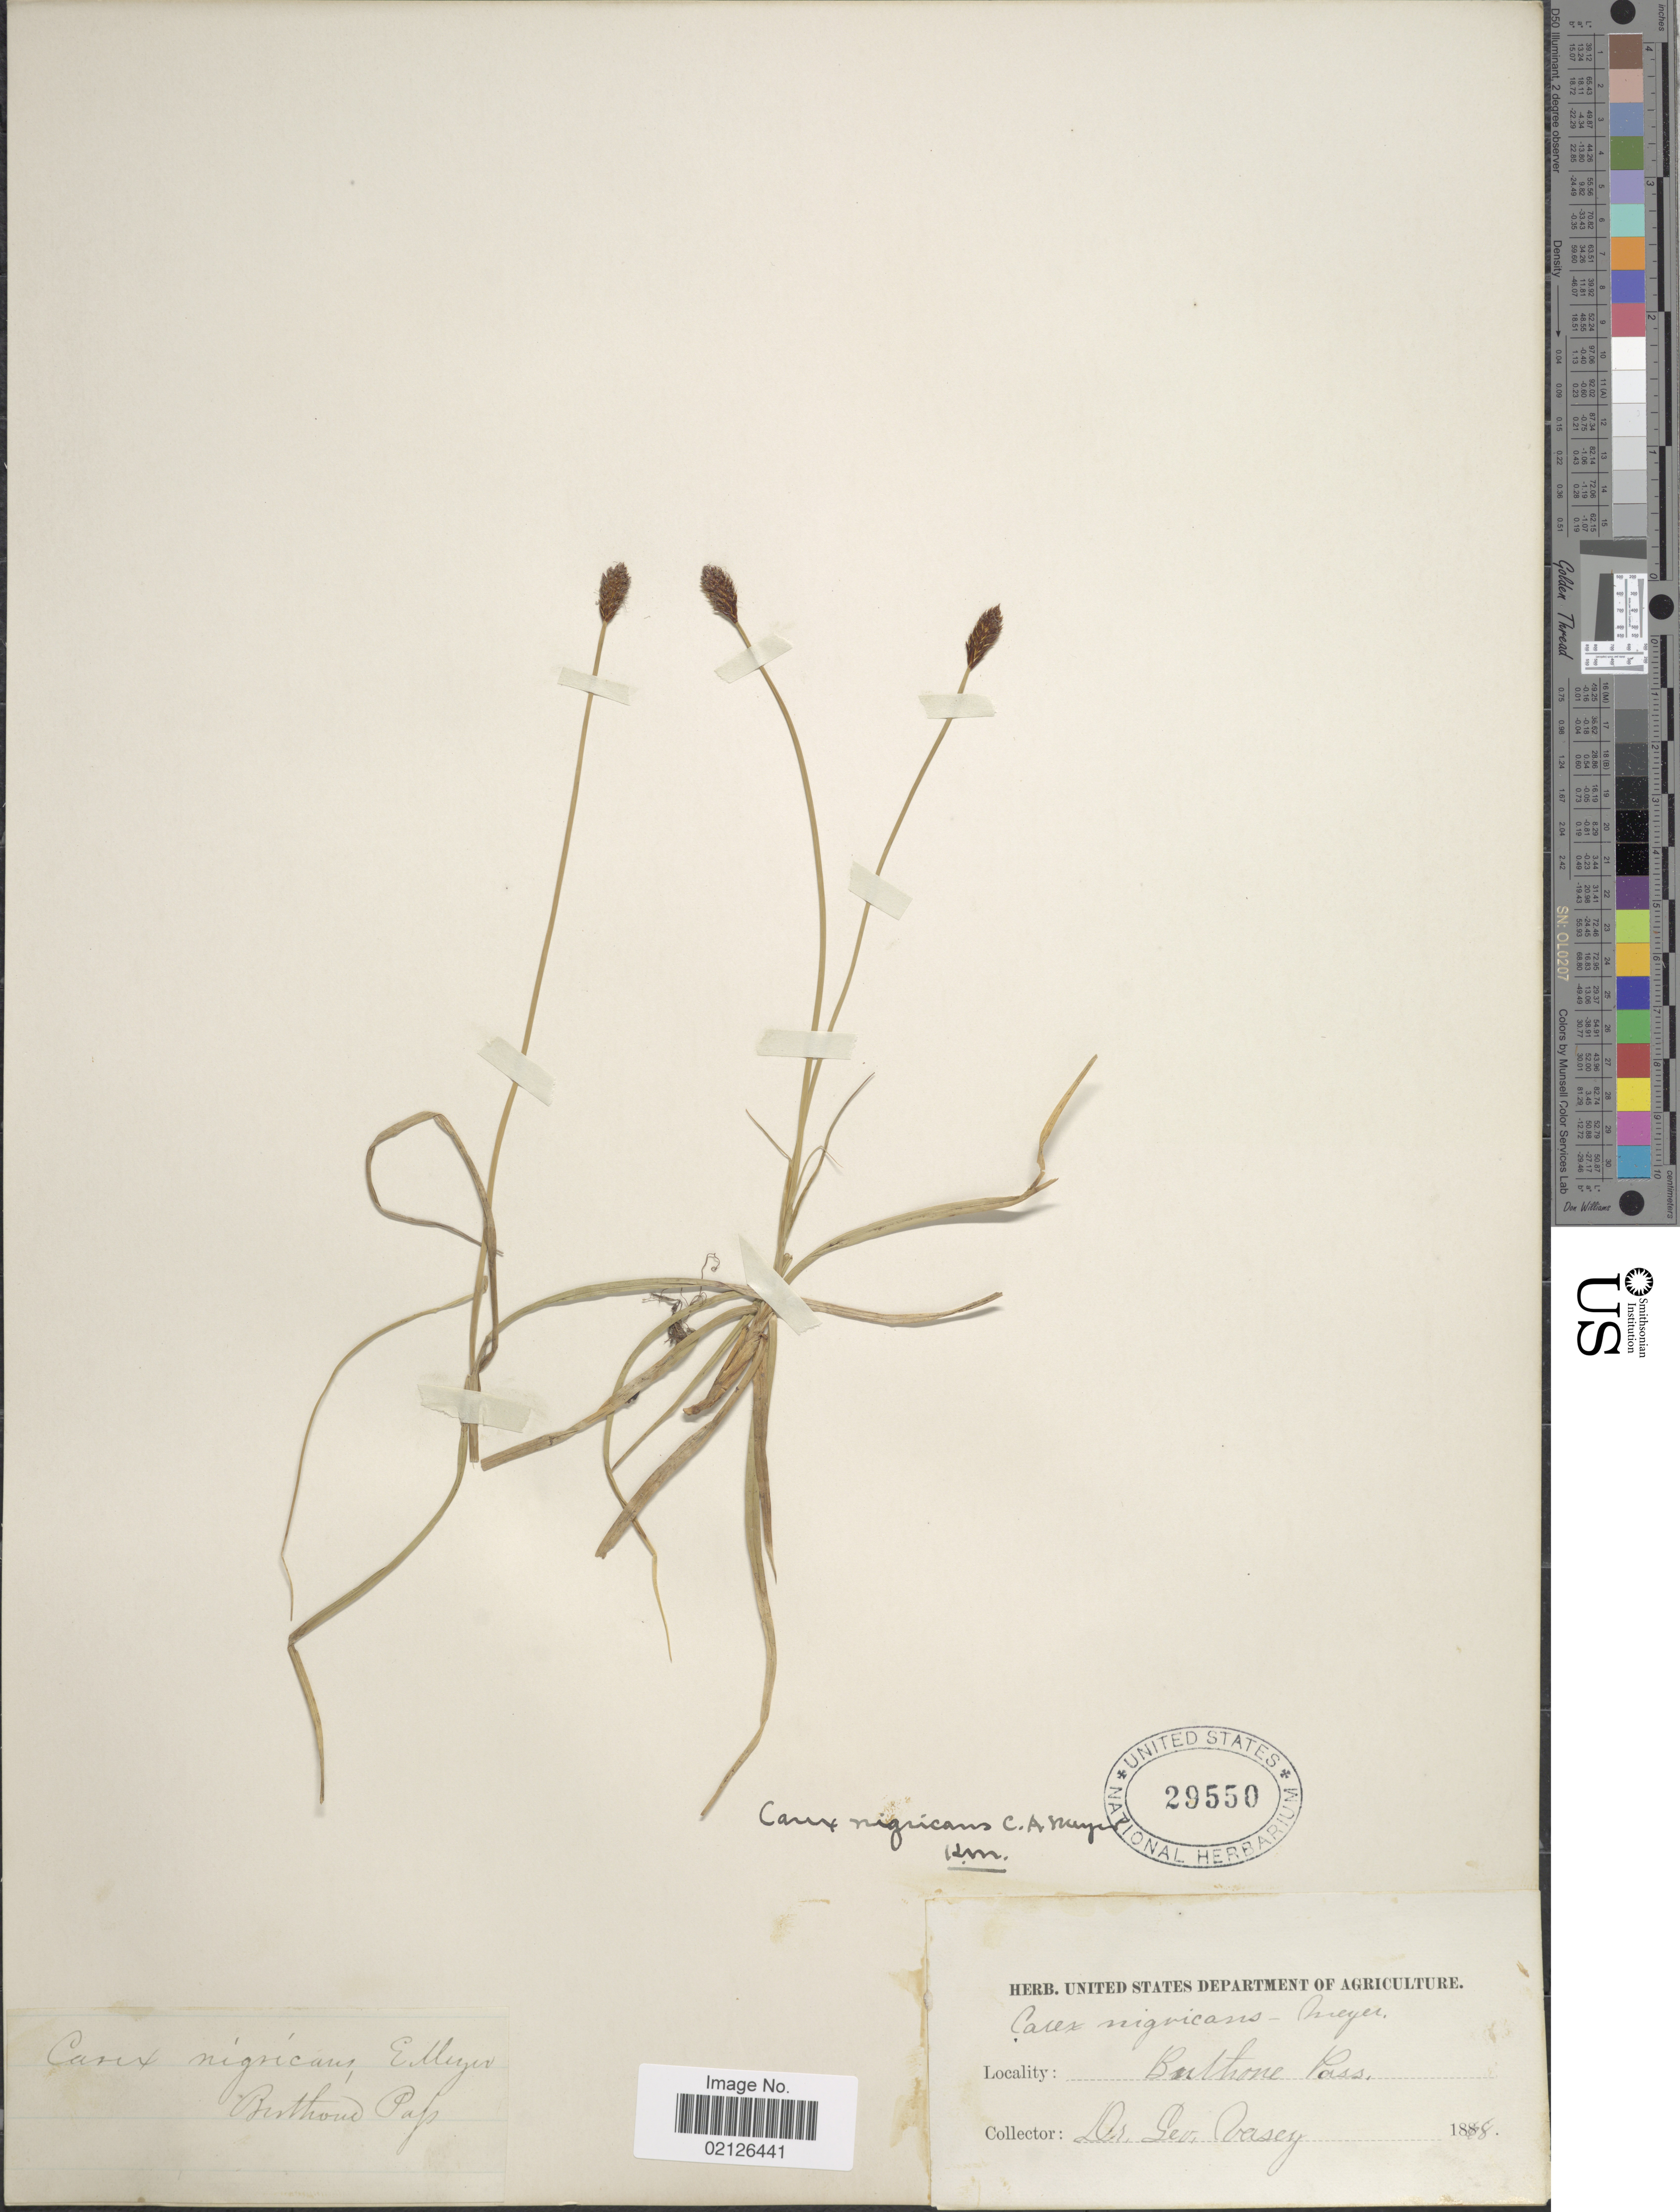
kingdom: Plantae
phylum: Tracheophyta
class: Liliopsida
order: Poales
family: Cyperaceae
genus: Carex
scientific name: Carex nigricans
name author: C.A. Mey.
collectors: G. Vasey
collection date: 1868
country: United States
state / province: Colorado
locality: Berthoud Pass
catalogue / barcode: US 29550